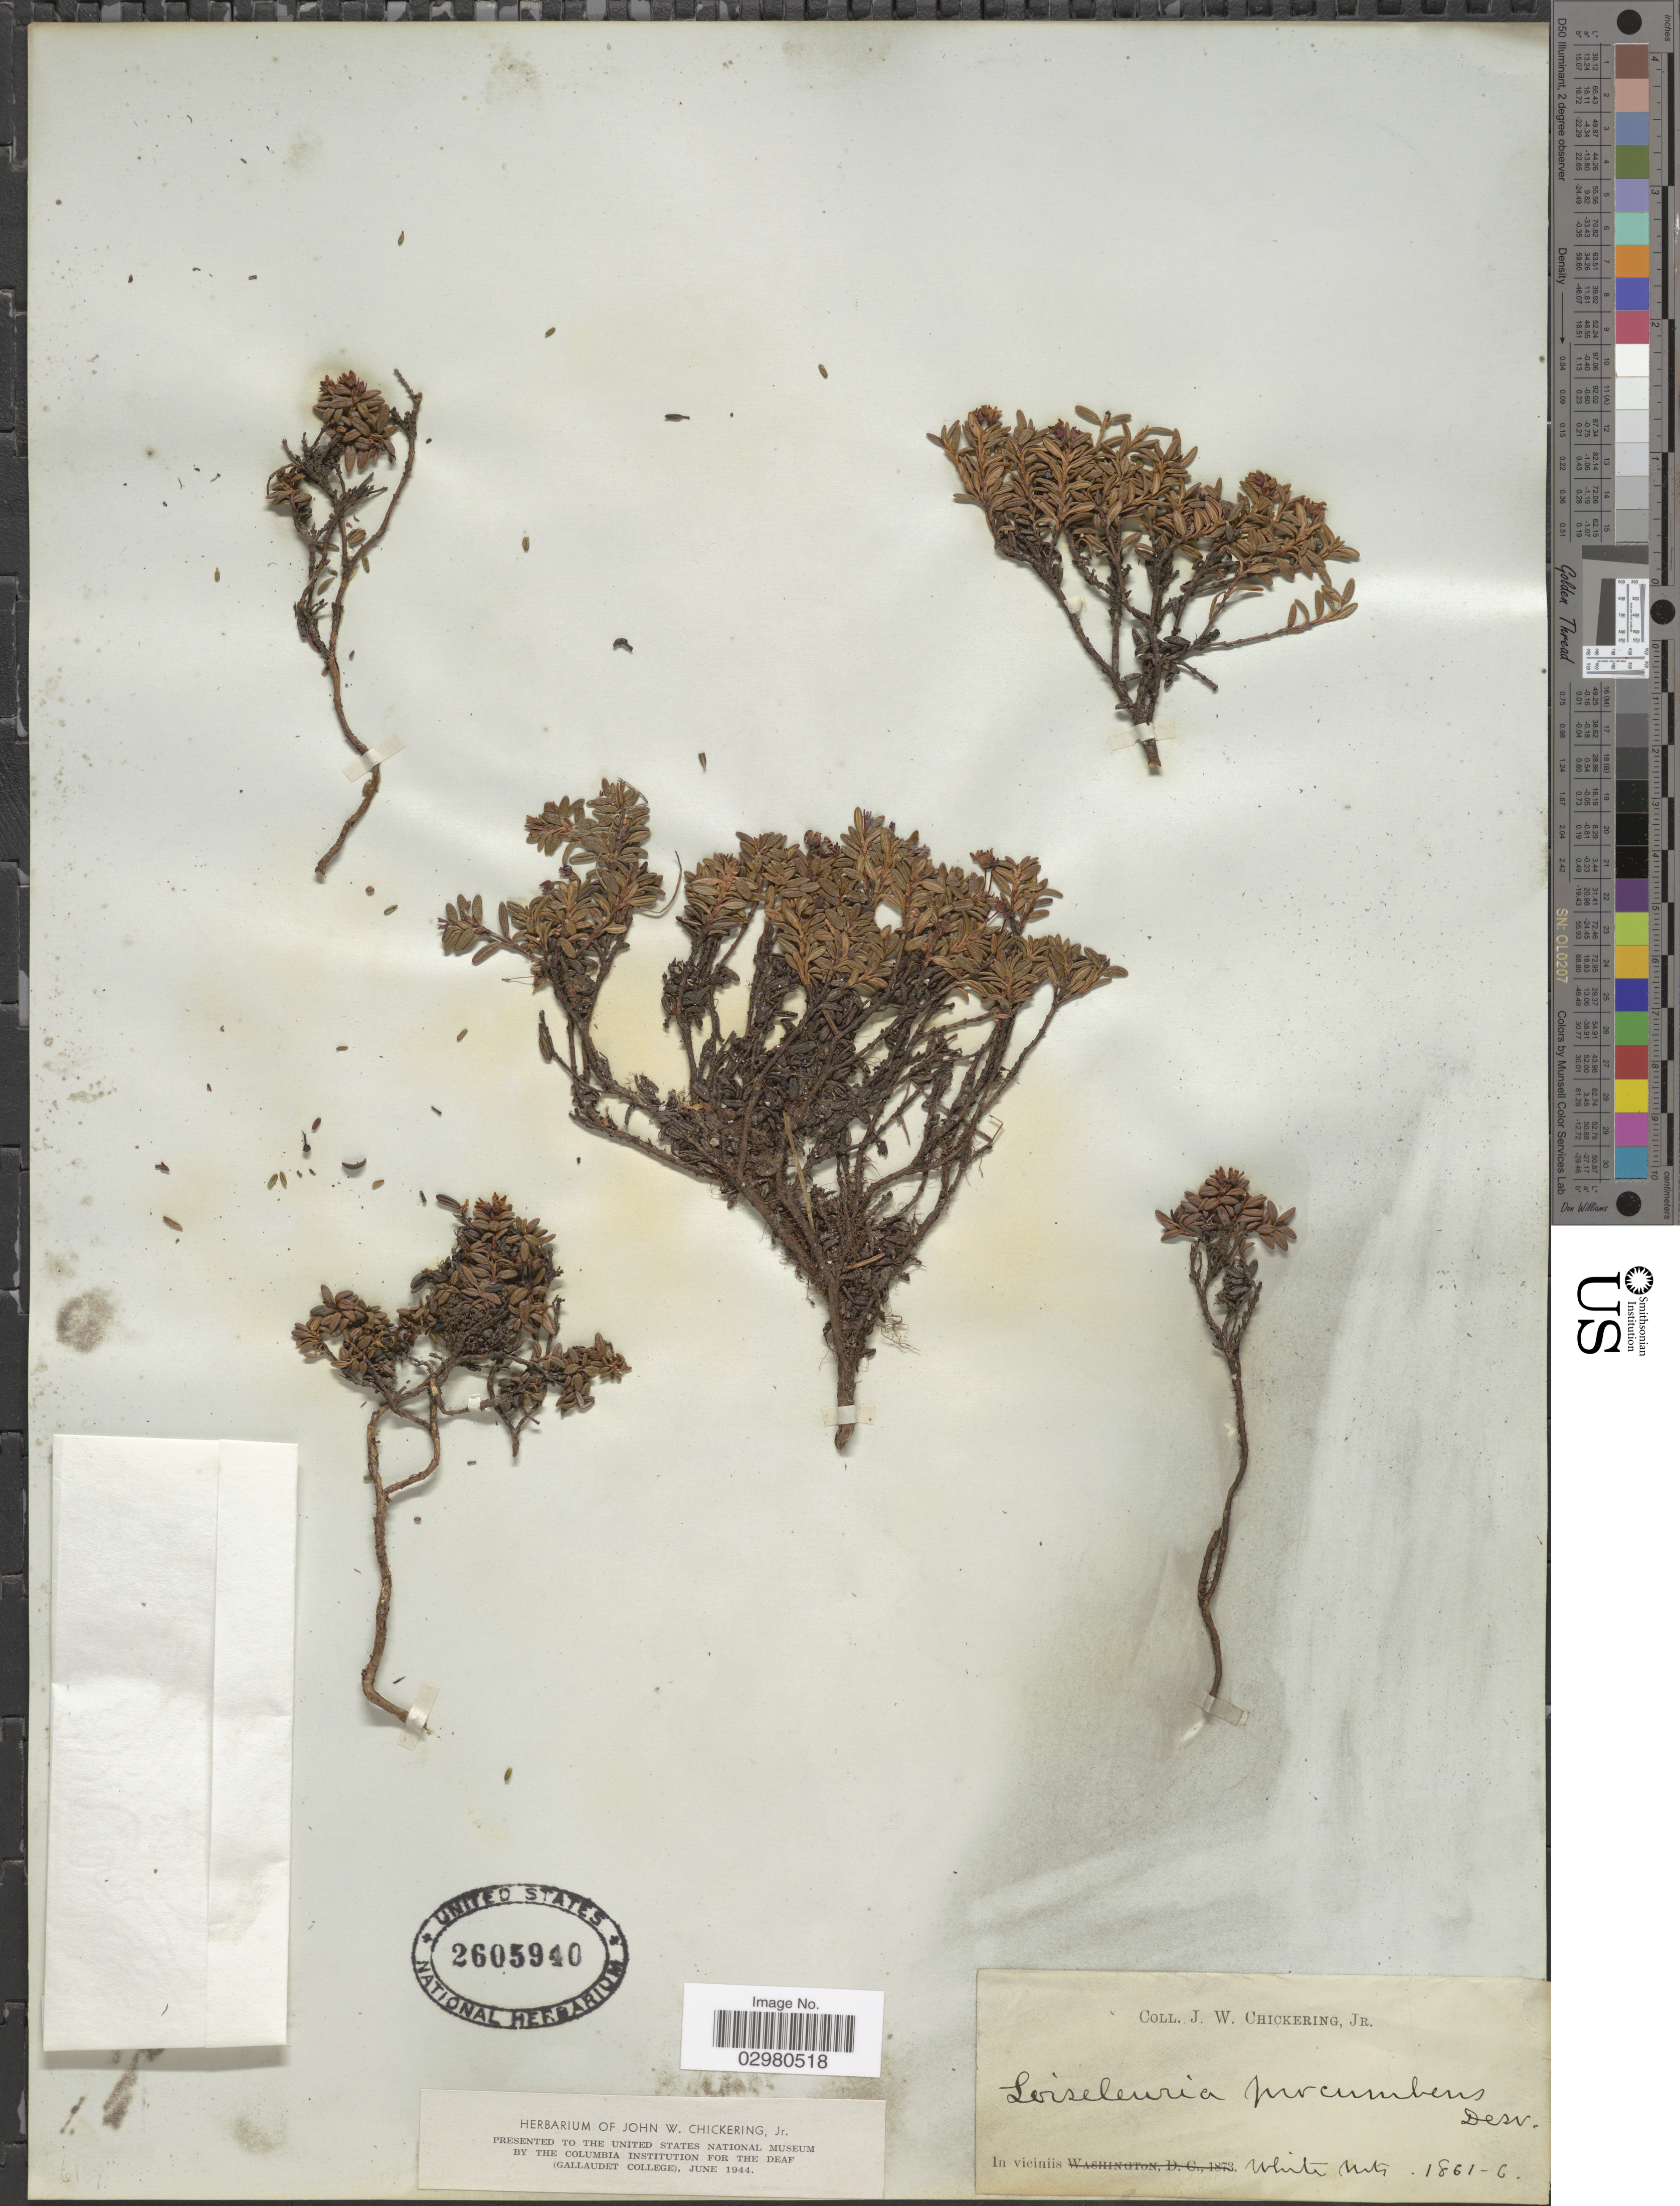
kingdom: Plantae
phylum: Tracheophyta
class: Magnoliopsida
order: Ericales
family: Ericaceae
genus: Loiseleuria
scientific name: Loiseleuria procumbens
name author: (L.) Desv.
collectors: J. Chickering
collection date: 1861-06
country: United States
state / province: New Hampshire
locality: In viciniis. White Mts.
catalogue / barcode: US 2605940